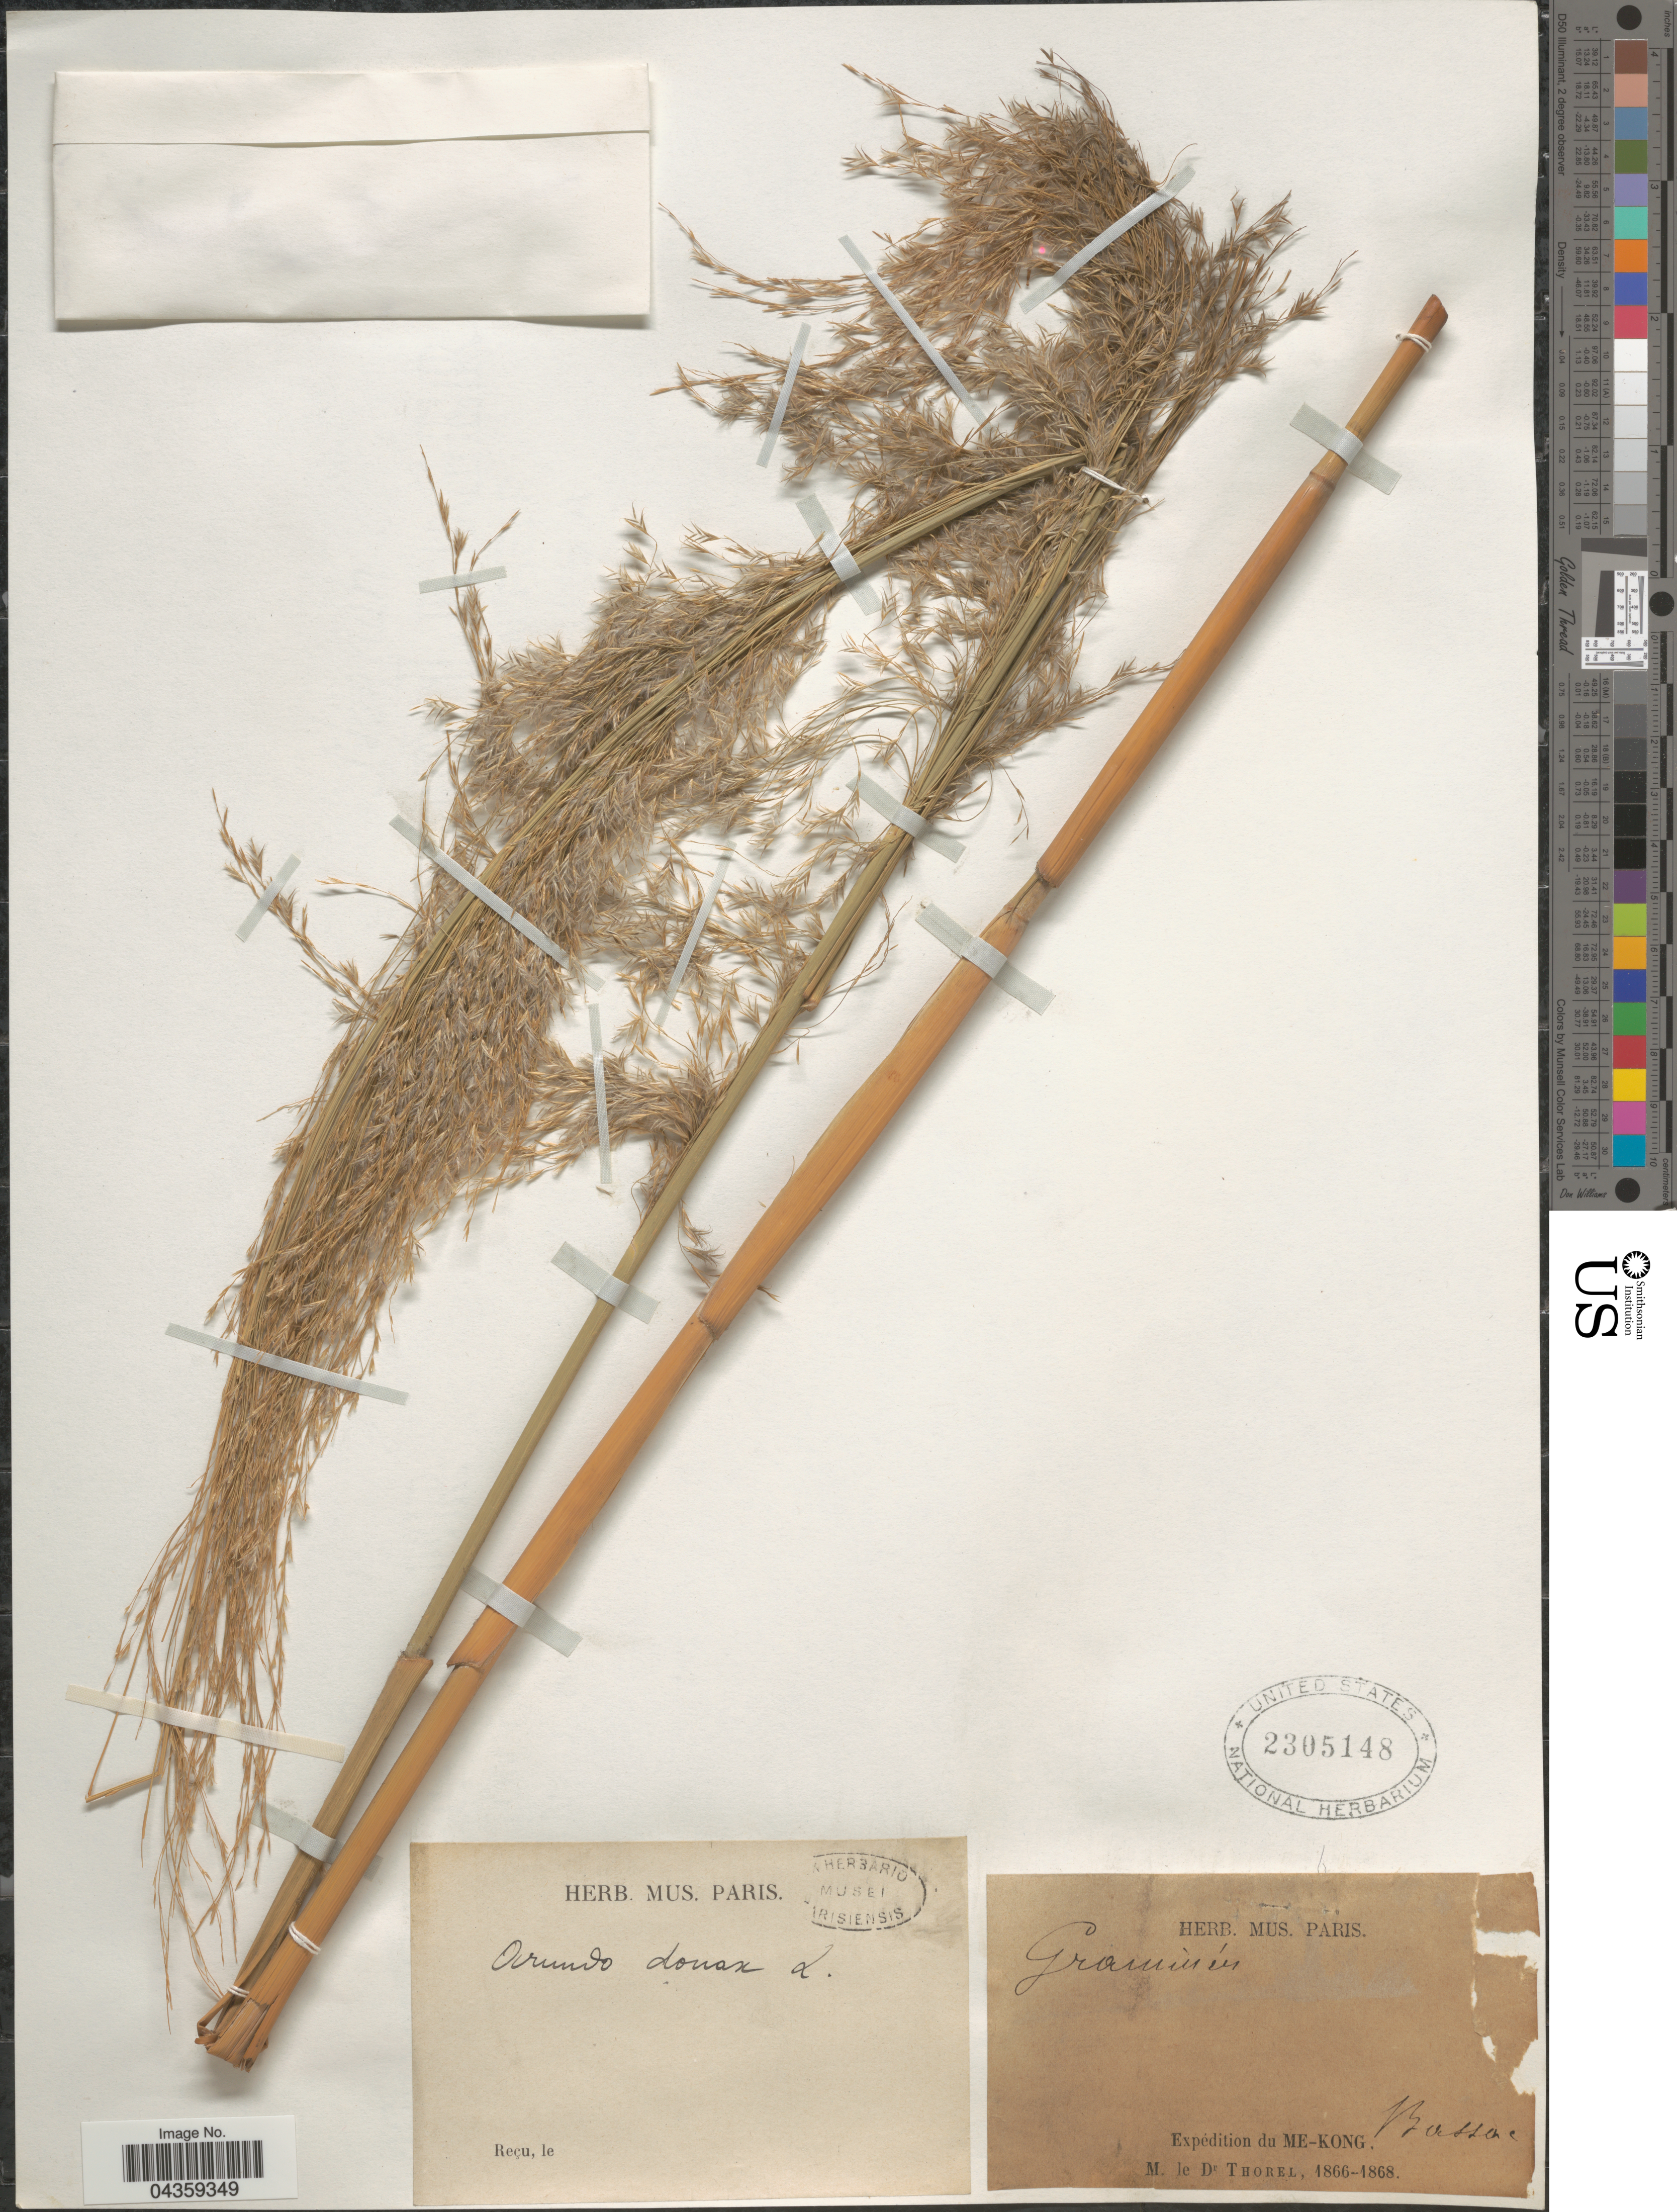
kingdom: Plantae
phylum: Tracheophyta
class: Liliopsida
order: Poales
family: Poaceae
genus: Arundo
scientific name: Arundo donax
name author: L.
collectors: M. de Thorel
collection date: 1866/1868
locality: Expédition du Me-Kong. Bassac.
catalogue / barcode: US 2305148